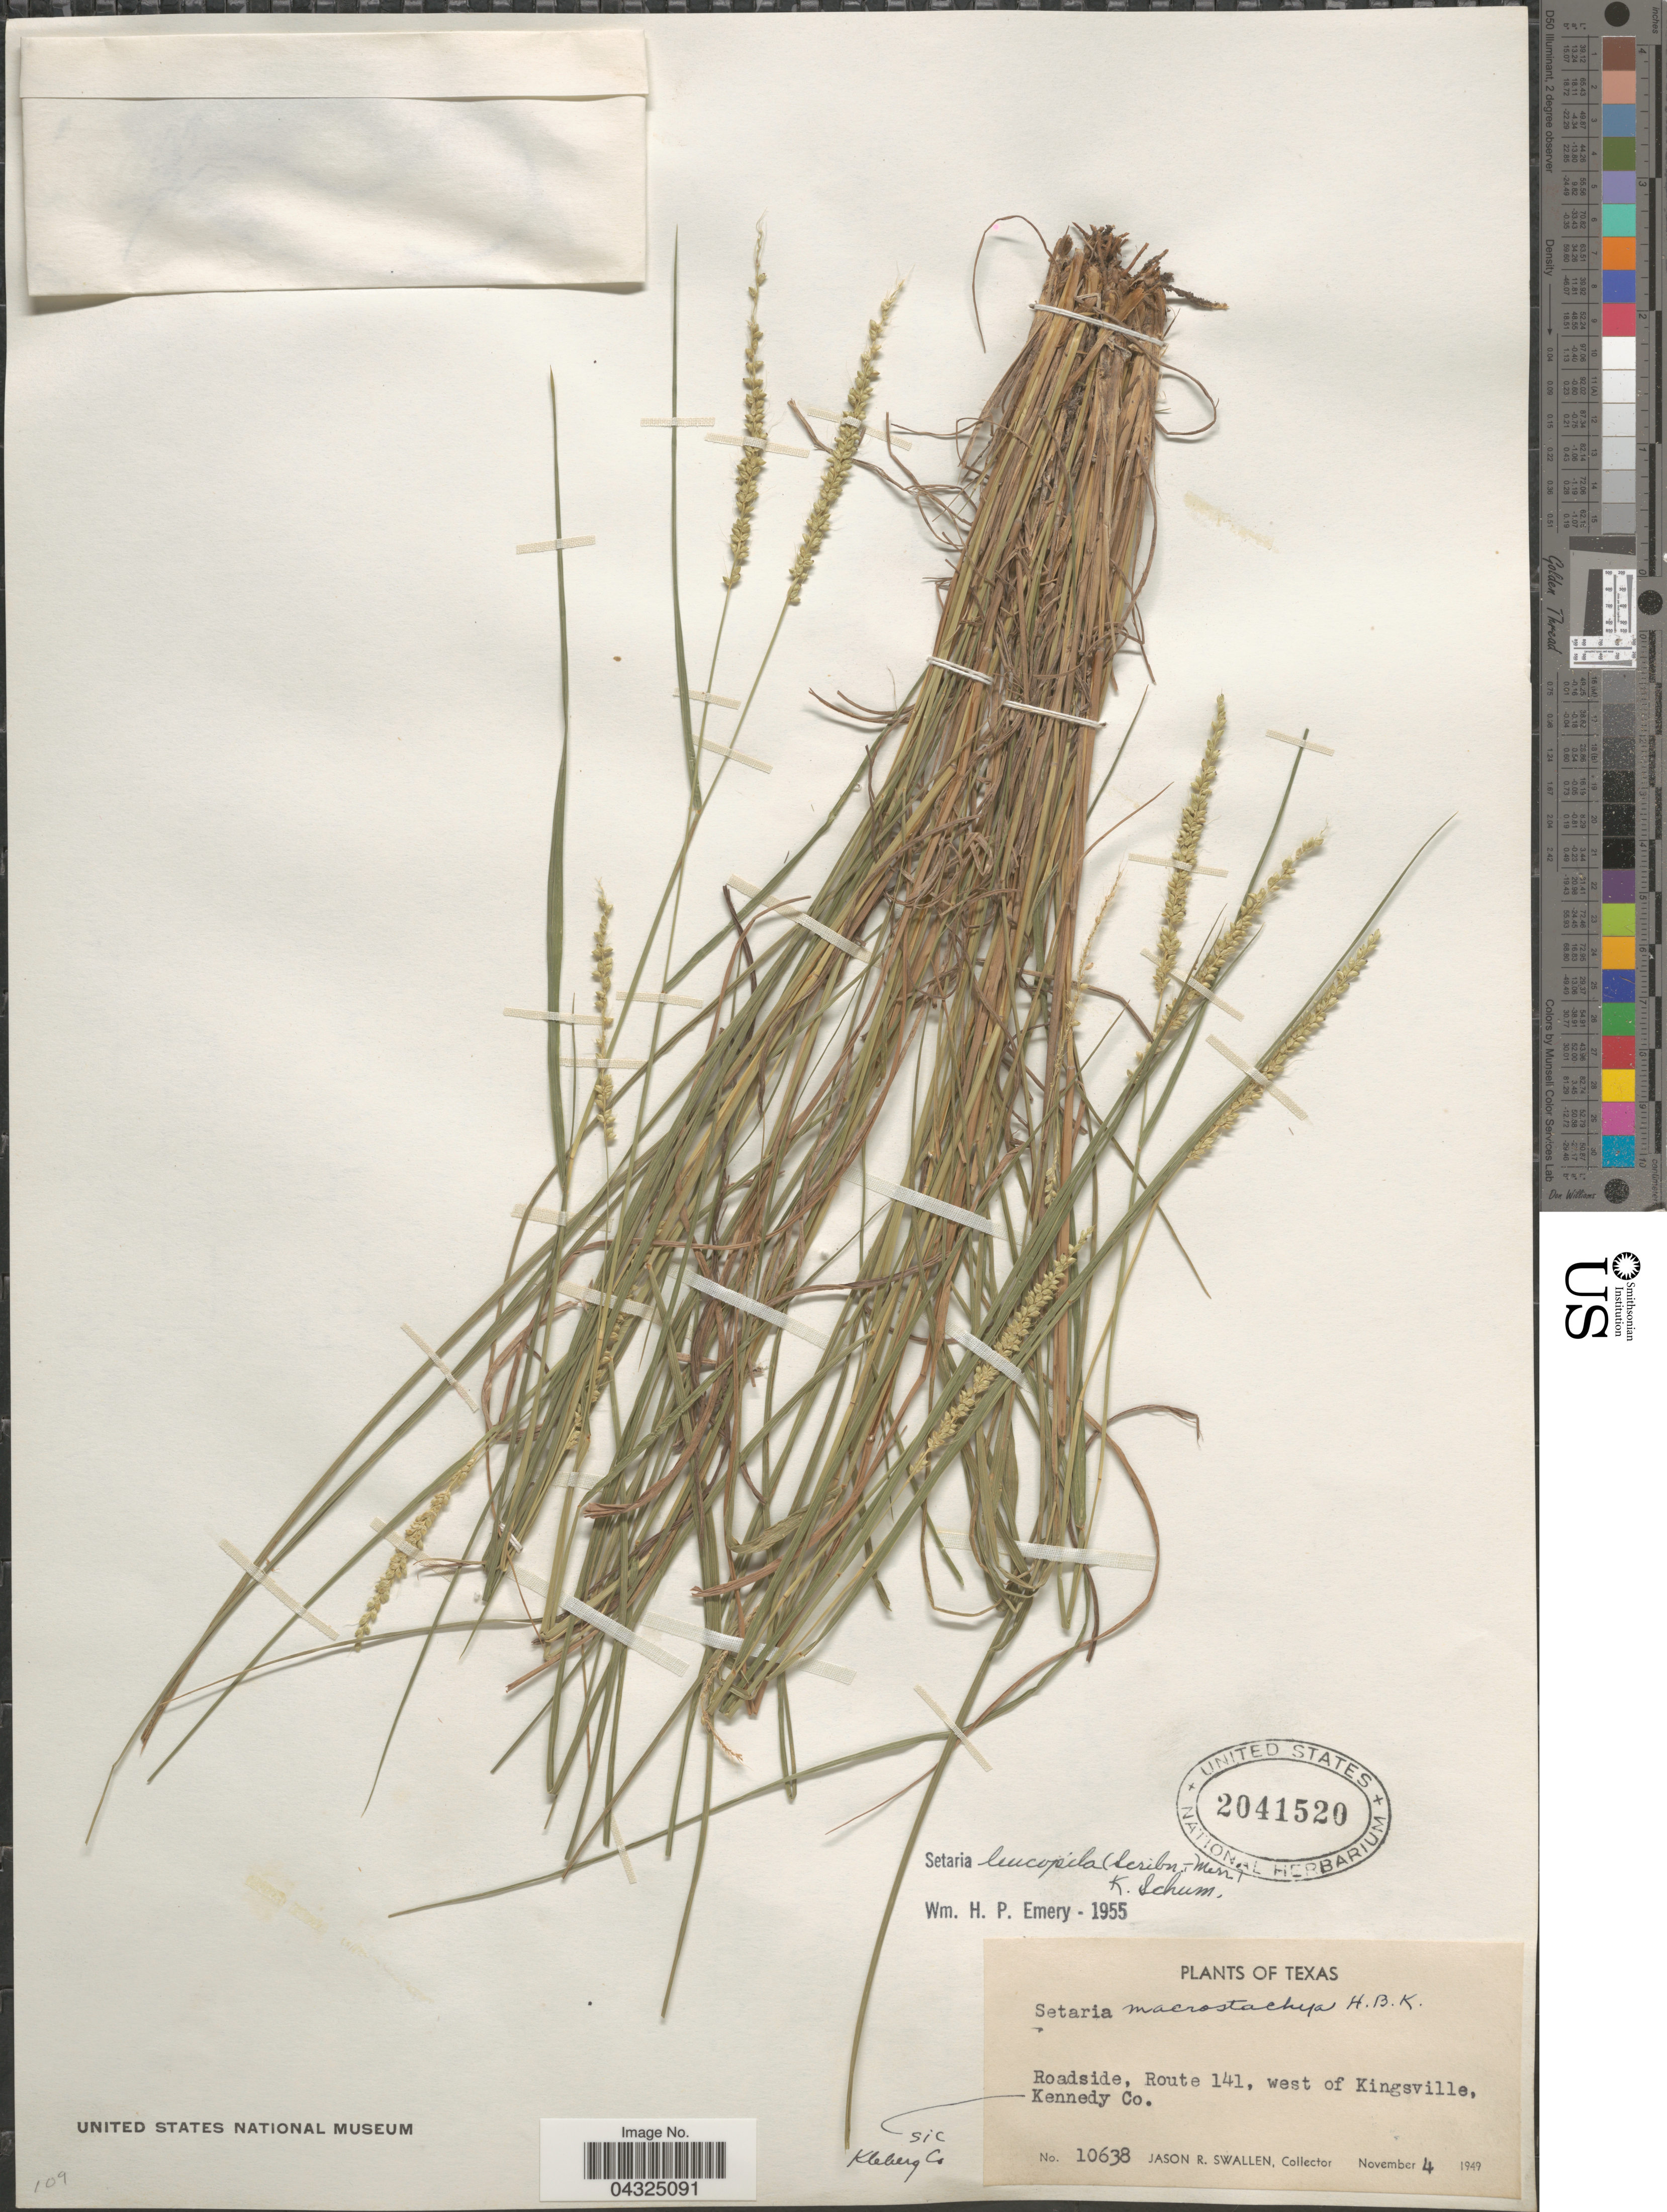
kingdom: Plantae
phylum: Tracheophyta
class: Liliopsida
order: Poales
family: Poaceae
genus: Setaria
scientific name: Setaria leucopila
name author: (Scribn. & Merr.) K. Schum.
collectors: J. R. Swallen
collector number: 10638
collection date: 1949-11-04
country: United States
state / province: Texas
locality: Roadside, Route 141, west of Kingsville, Kennedy Co. SIC [unsure placement] Kleberg Co.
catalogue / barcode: US 2041520